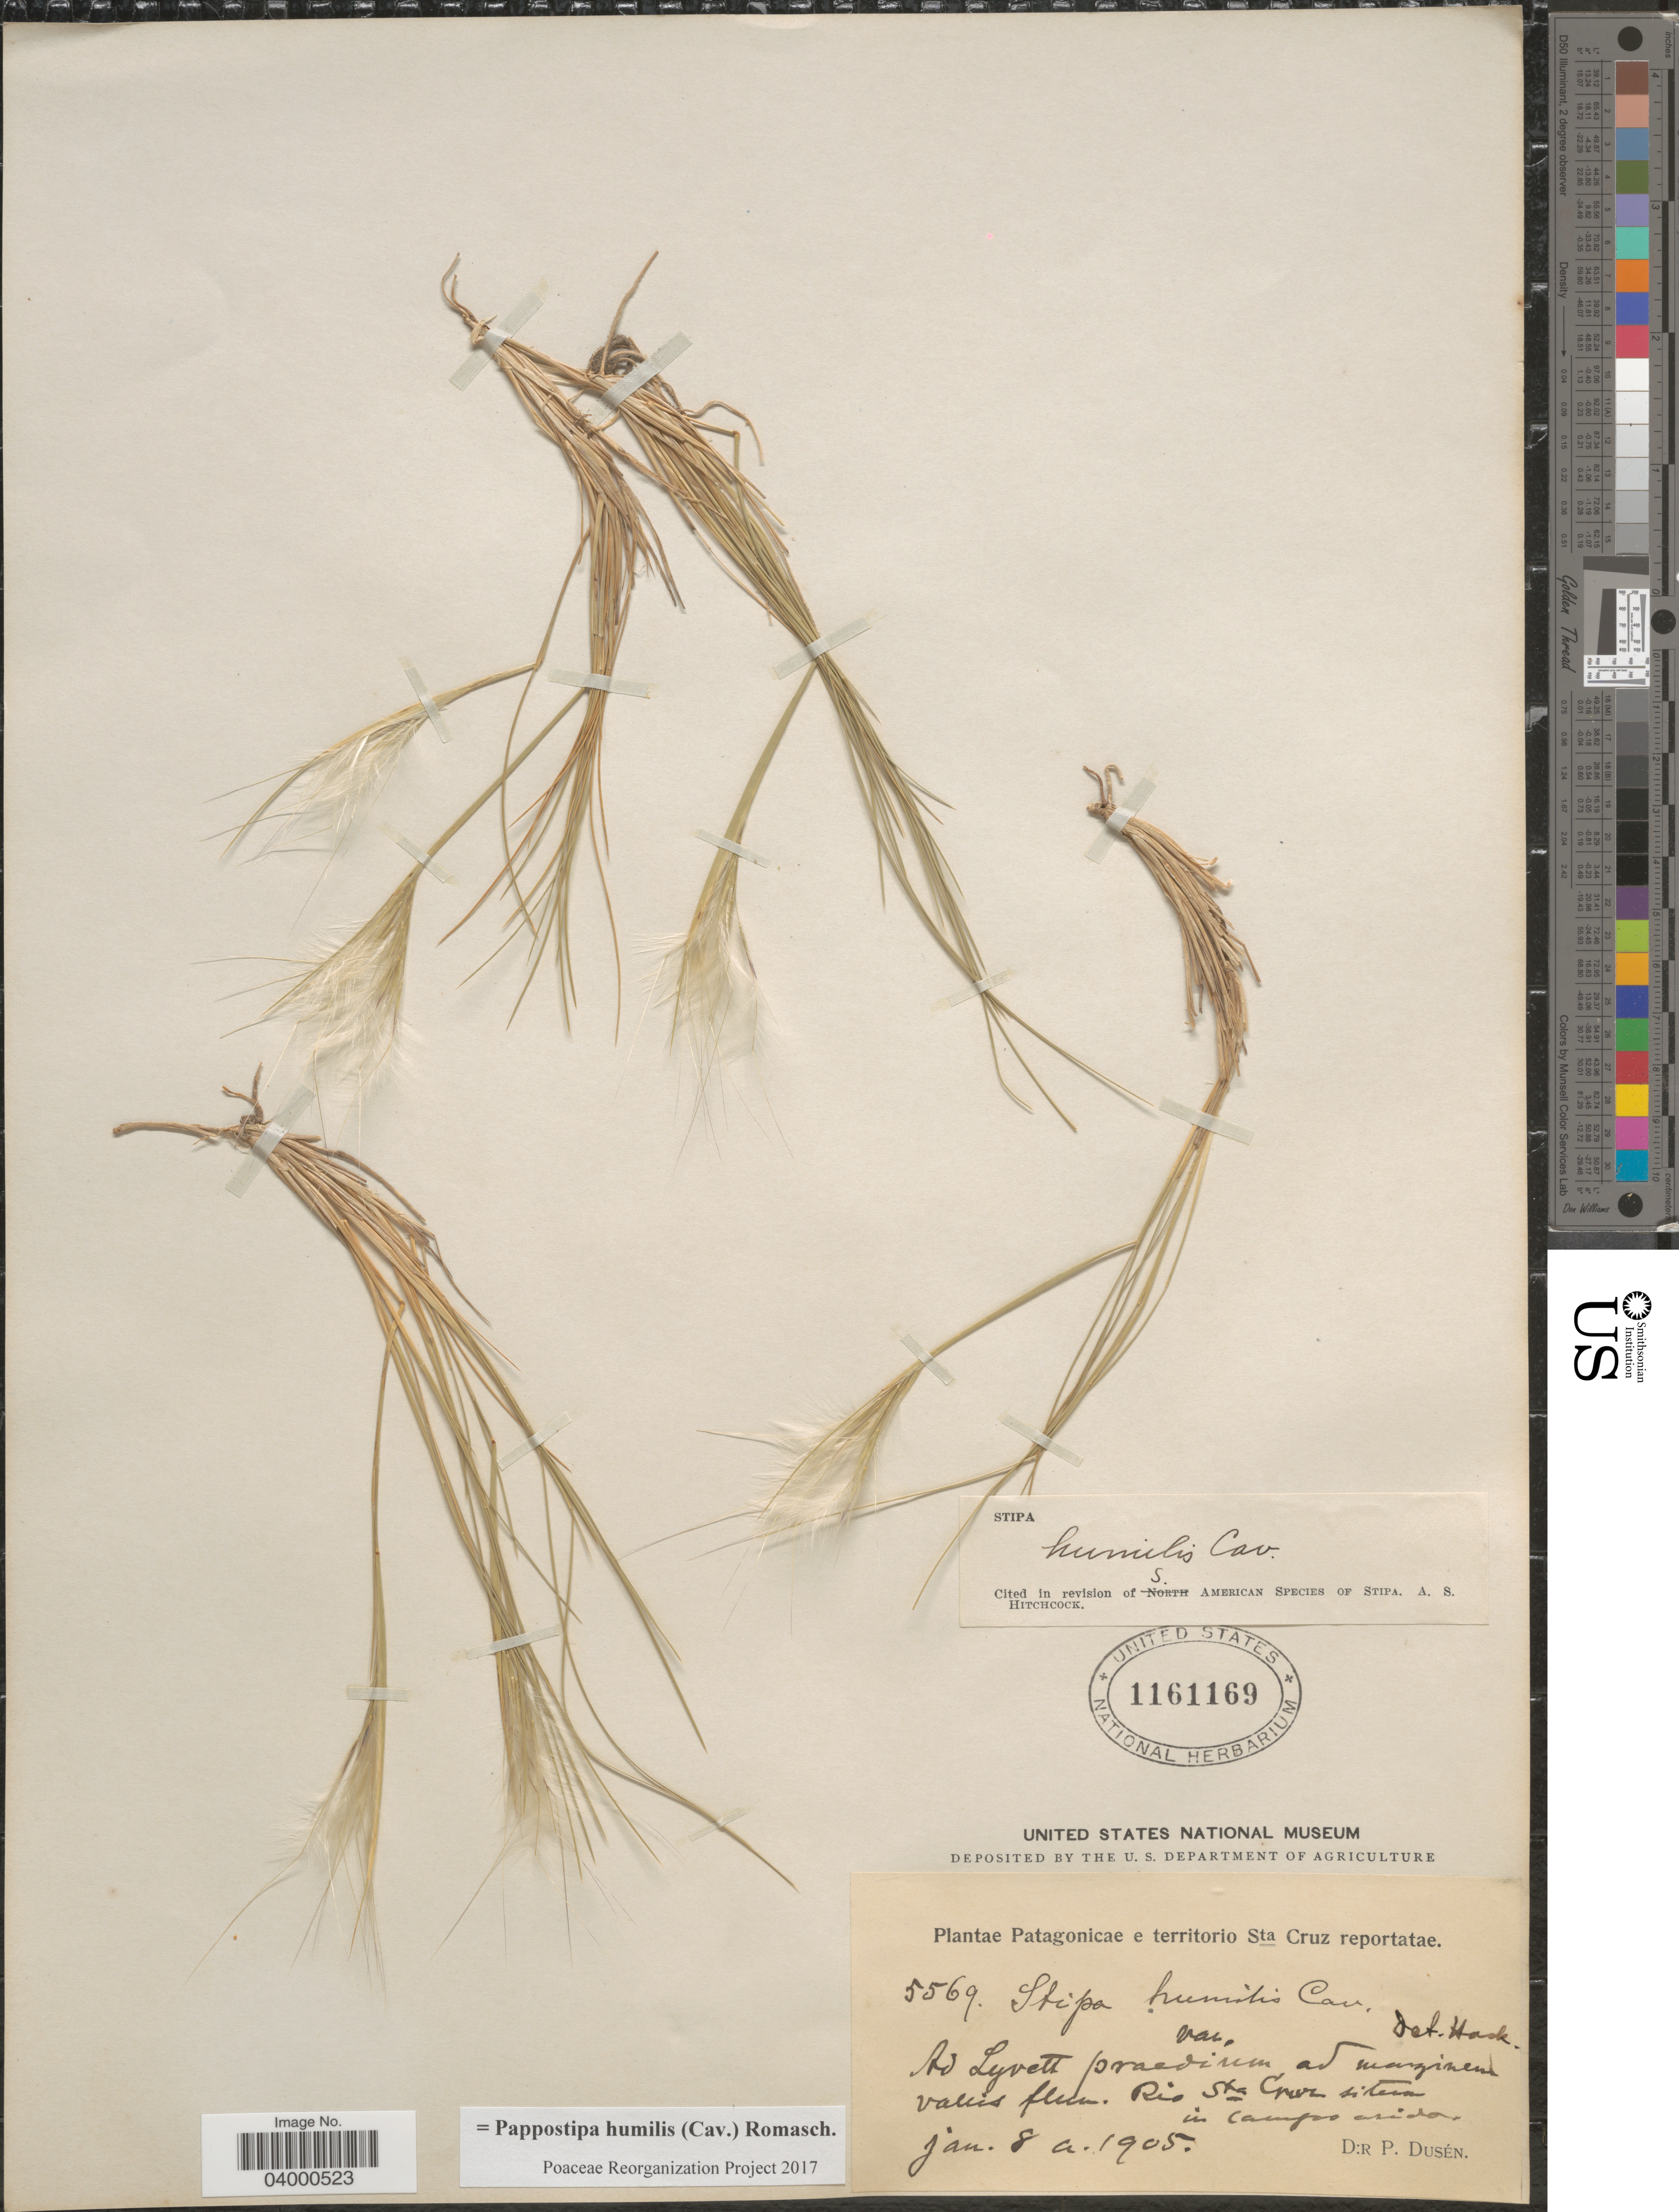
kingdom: Plantae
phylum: Tracheophyta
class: Liliopsida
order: Poales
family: Poaceae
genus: Pappostipa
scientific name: Pappostipa humilis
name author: (Cav.) Romasch.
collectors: P. Dusén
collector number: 5569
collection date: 1905-01-08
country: Chile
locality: Rio Sta Cruz sitem in campos arida.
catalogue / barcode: US 1161169